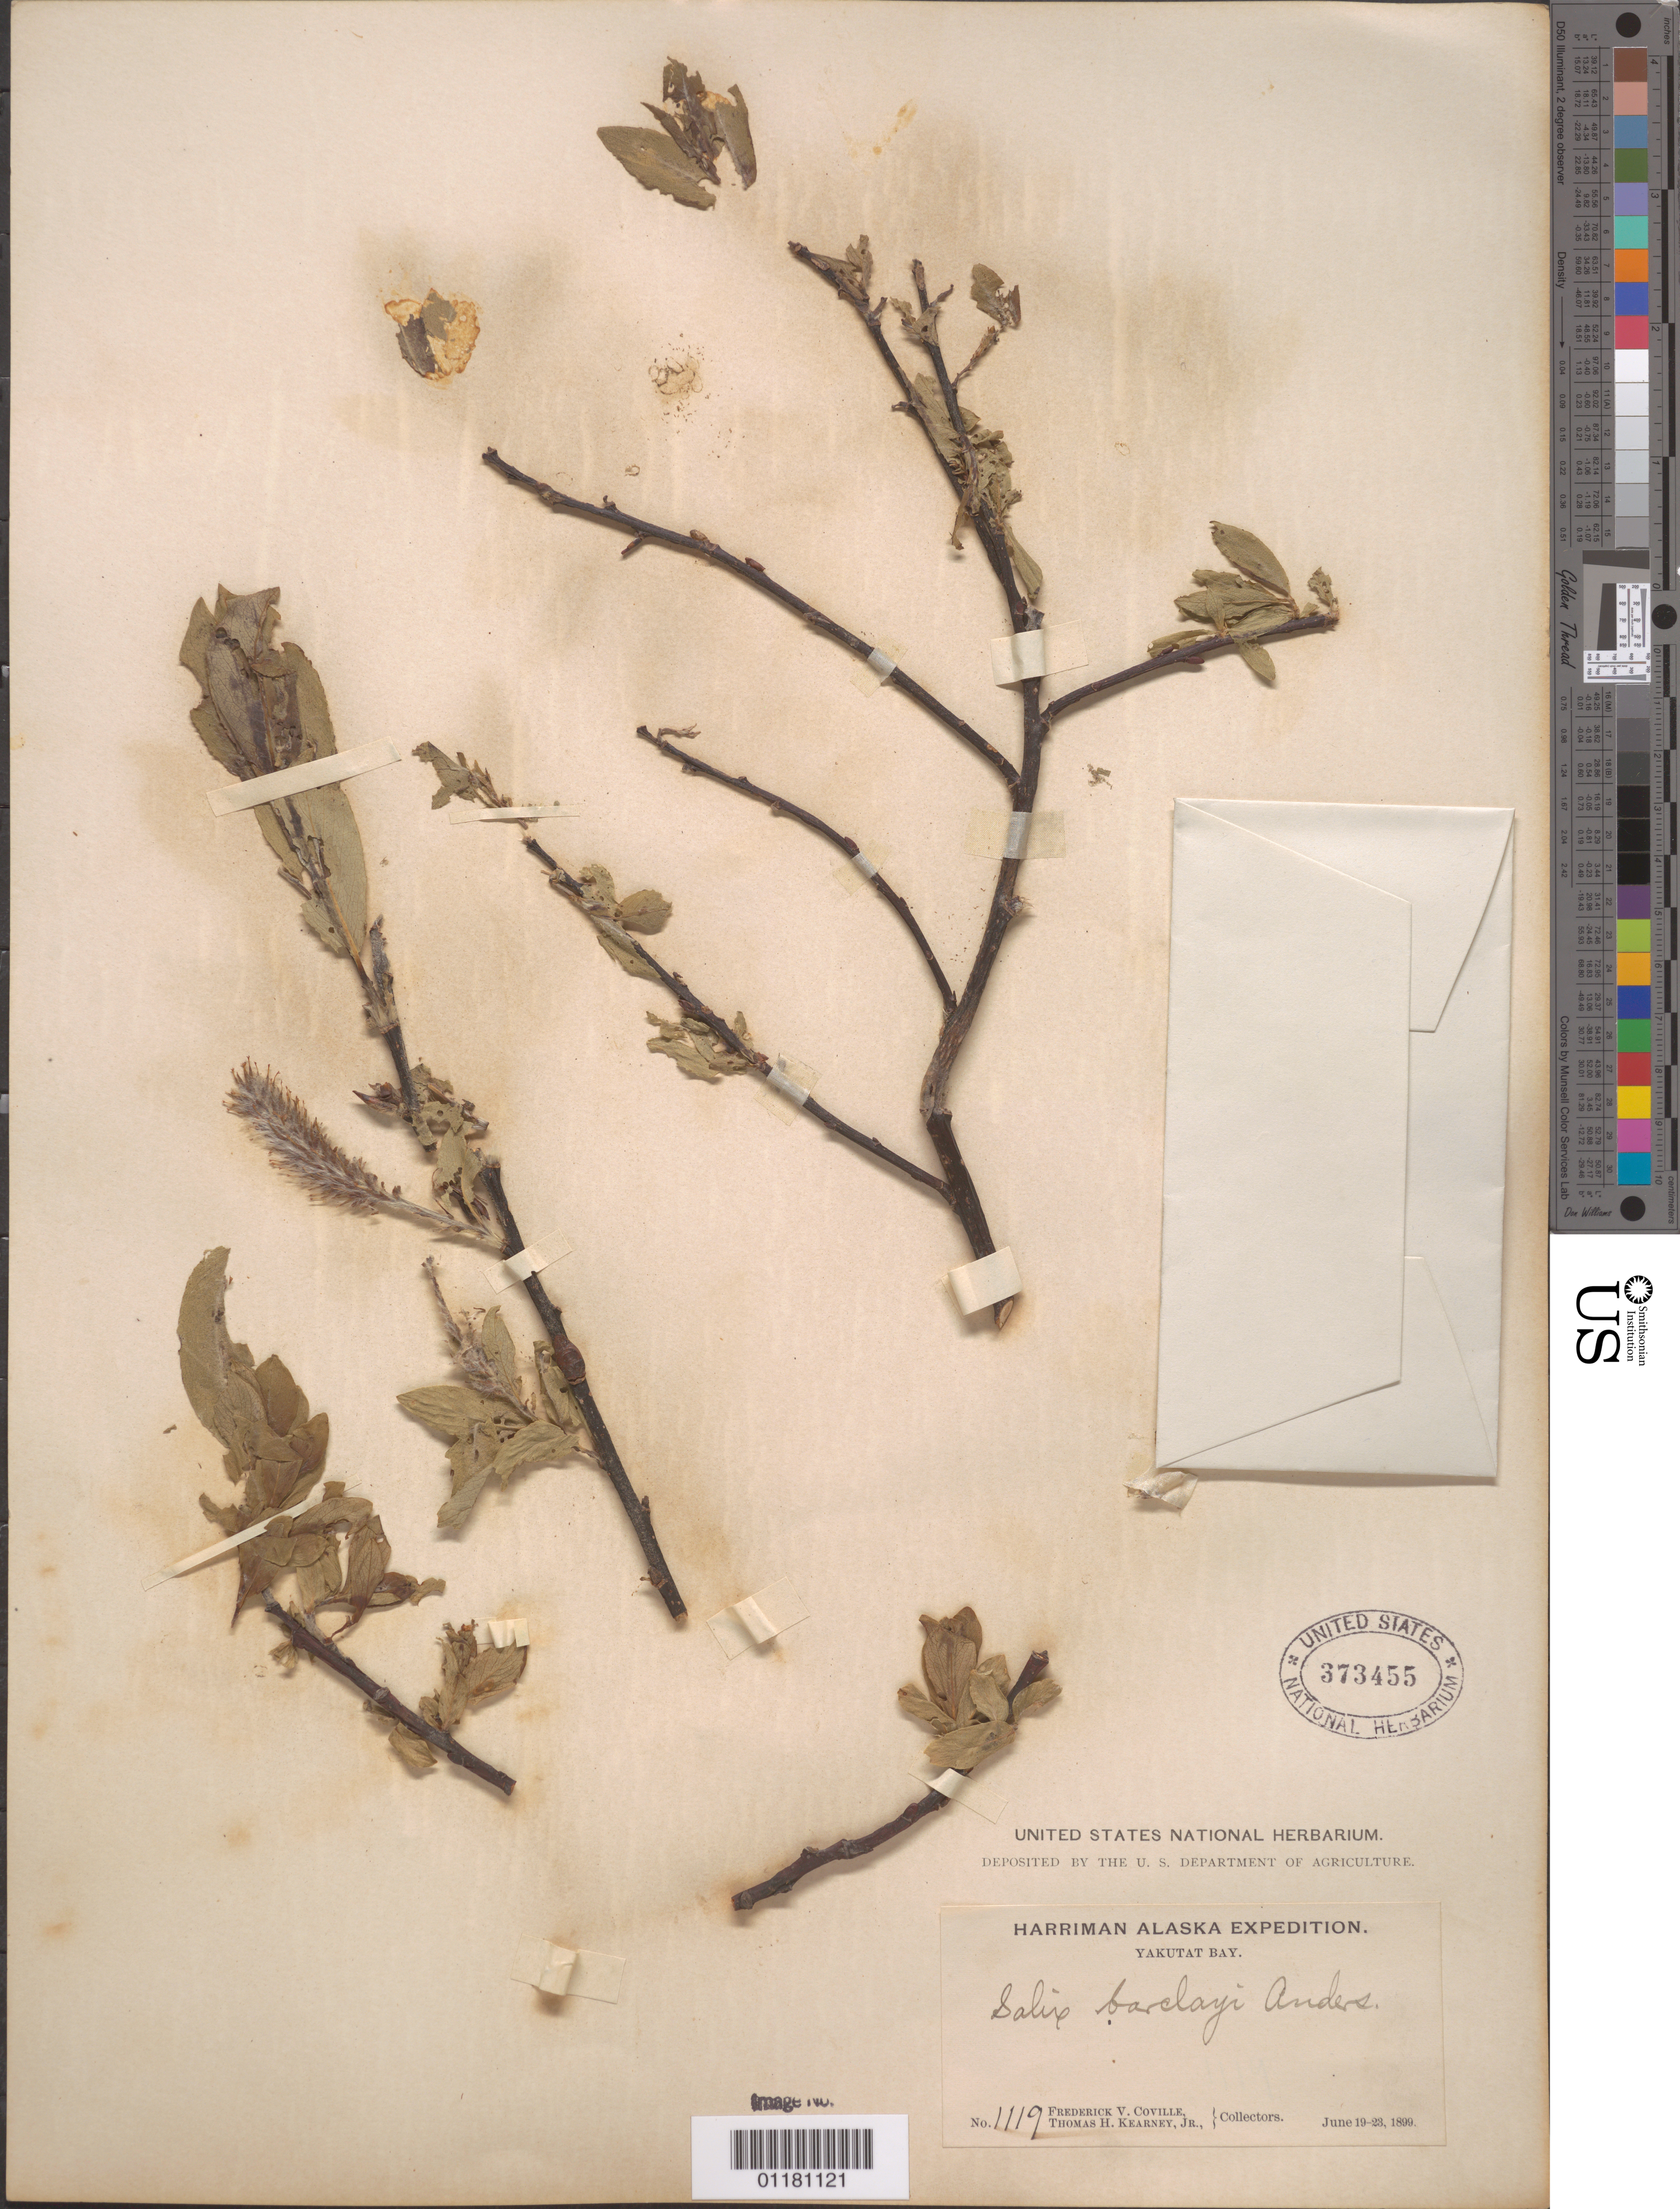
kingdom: Plantae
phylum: Tracheophyta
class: Magnoliopsida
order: Malpighiales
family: Salicaceae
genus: Salix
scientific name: Salix barclayi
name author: Andersson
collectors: F. V. Coville & T. H. Kearney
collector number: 1119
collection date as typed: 19 Jun 1899 to 23 Jun 1899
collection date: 1899-06-19/1899-06-23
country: United States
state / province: Alaska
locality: Yakutat Bay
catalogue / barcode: US 373455